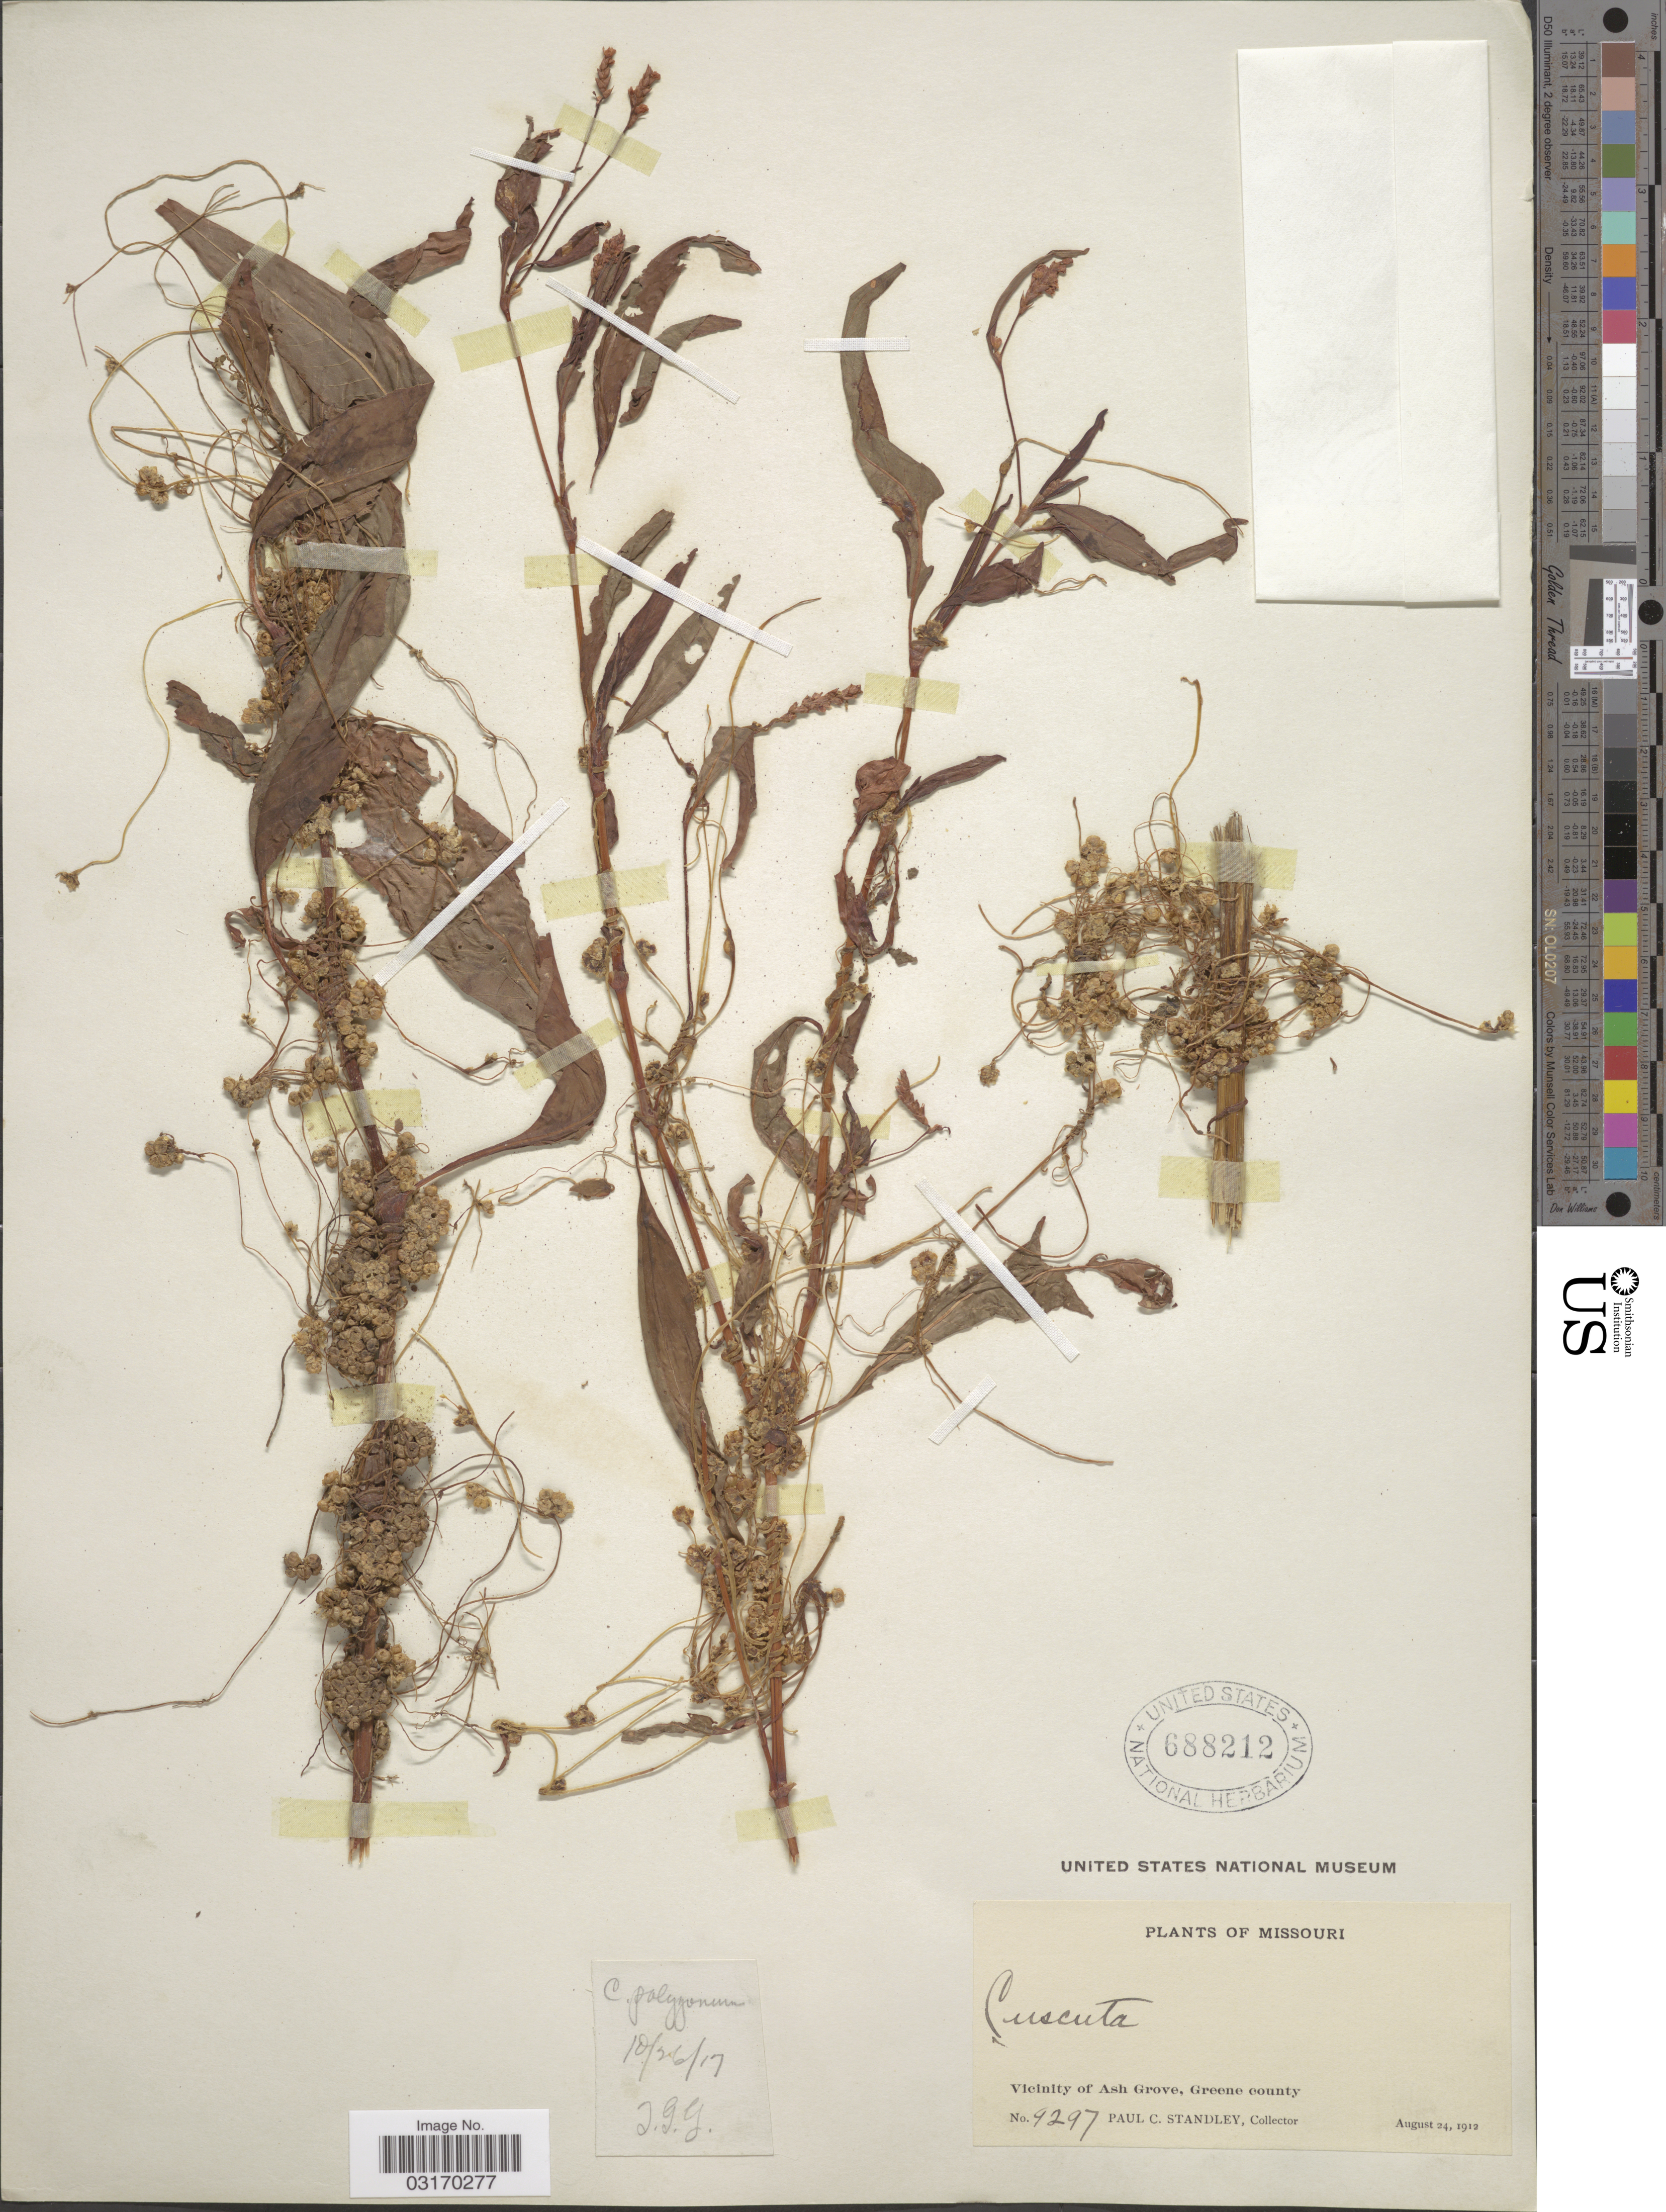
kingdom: Plantae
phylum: Tracheophyta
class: Magnoliopsida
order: Solanales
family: Convolvulaceae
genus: Cuscuta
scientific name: Cuscuta polygonorum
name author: Engelm.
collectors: P. C. Standley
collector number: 9297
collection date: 1912-08-24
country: United States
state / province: Missouri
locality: Vicinity of Ash Grove, Greene County.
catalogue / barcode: US 688212